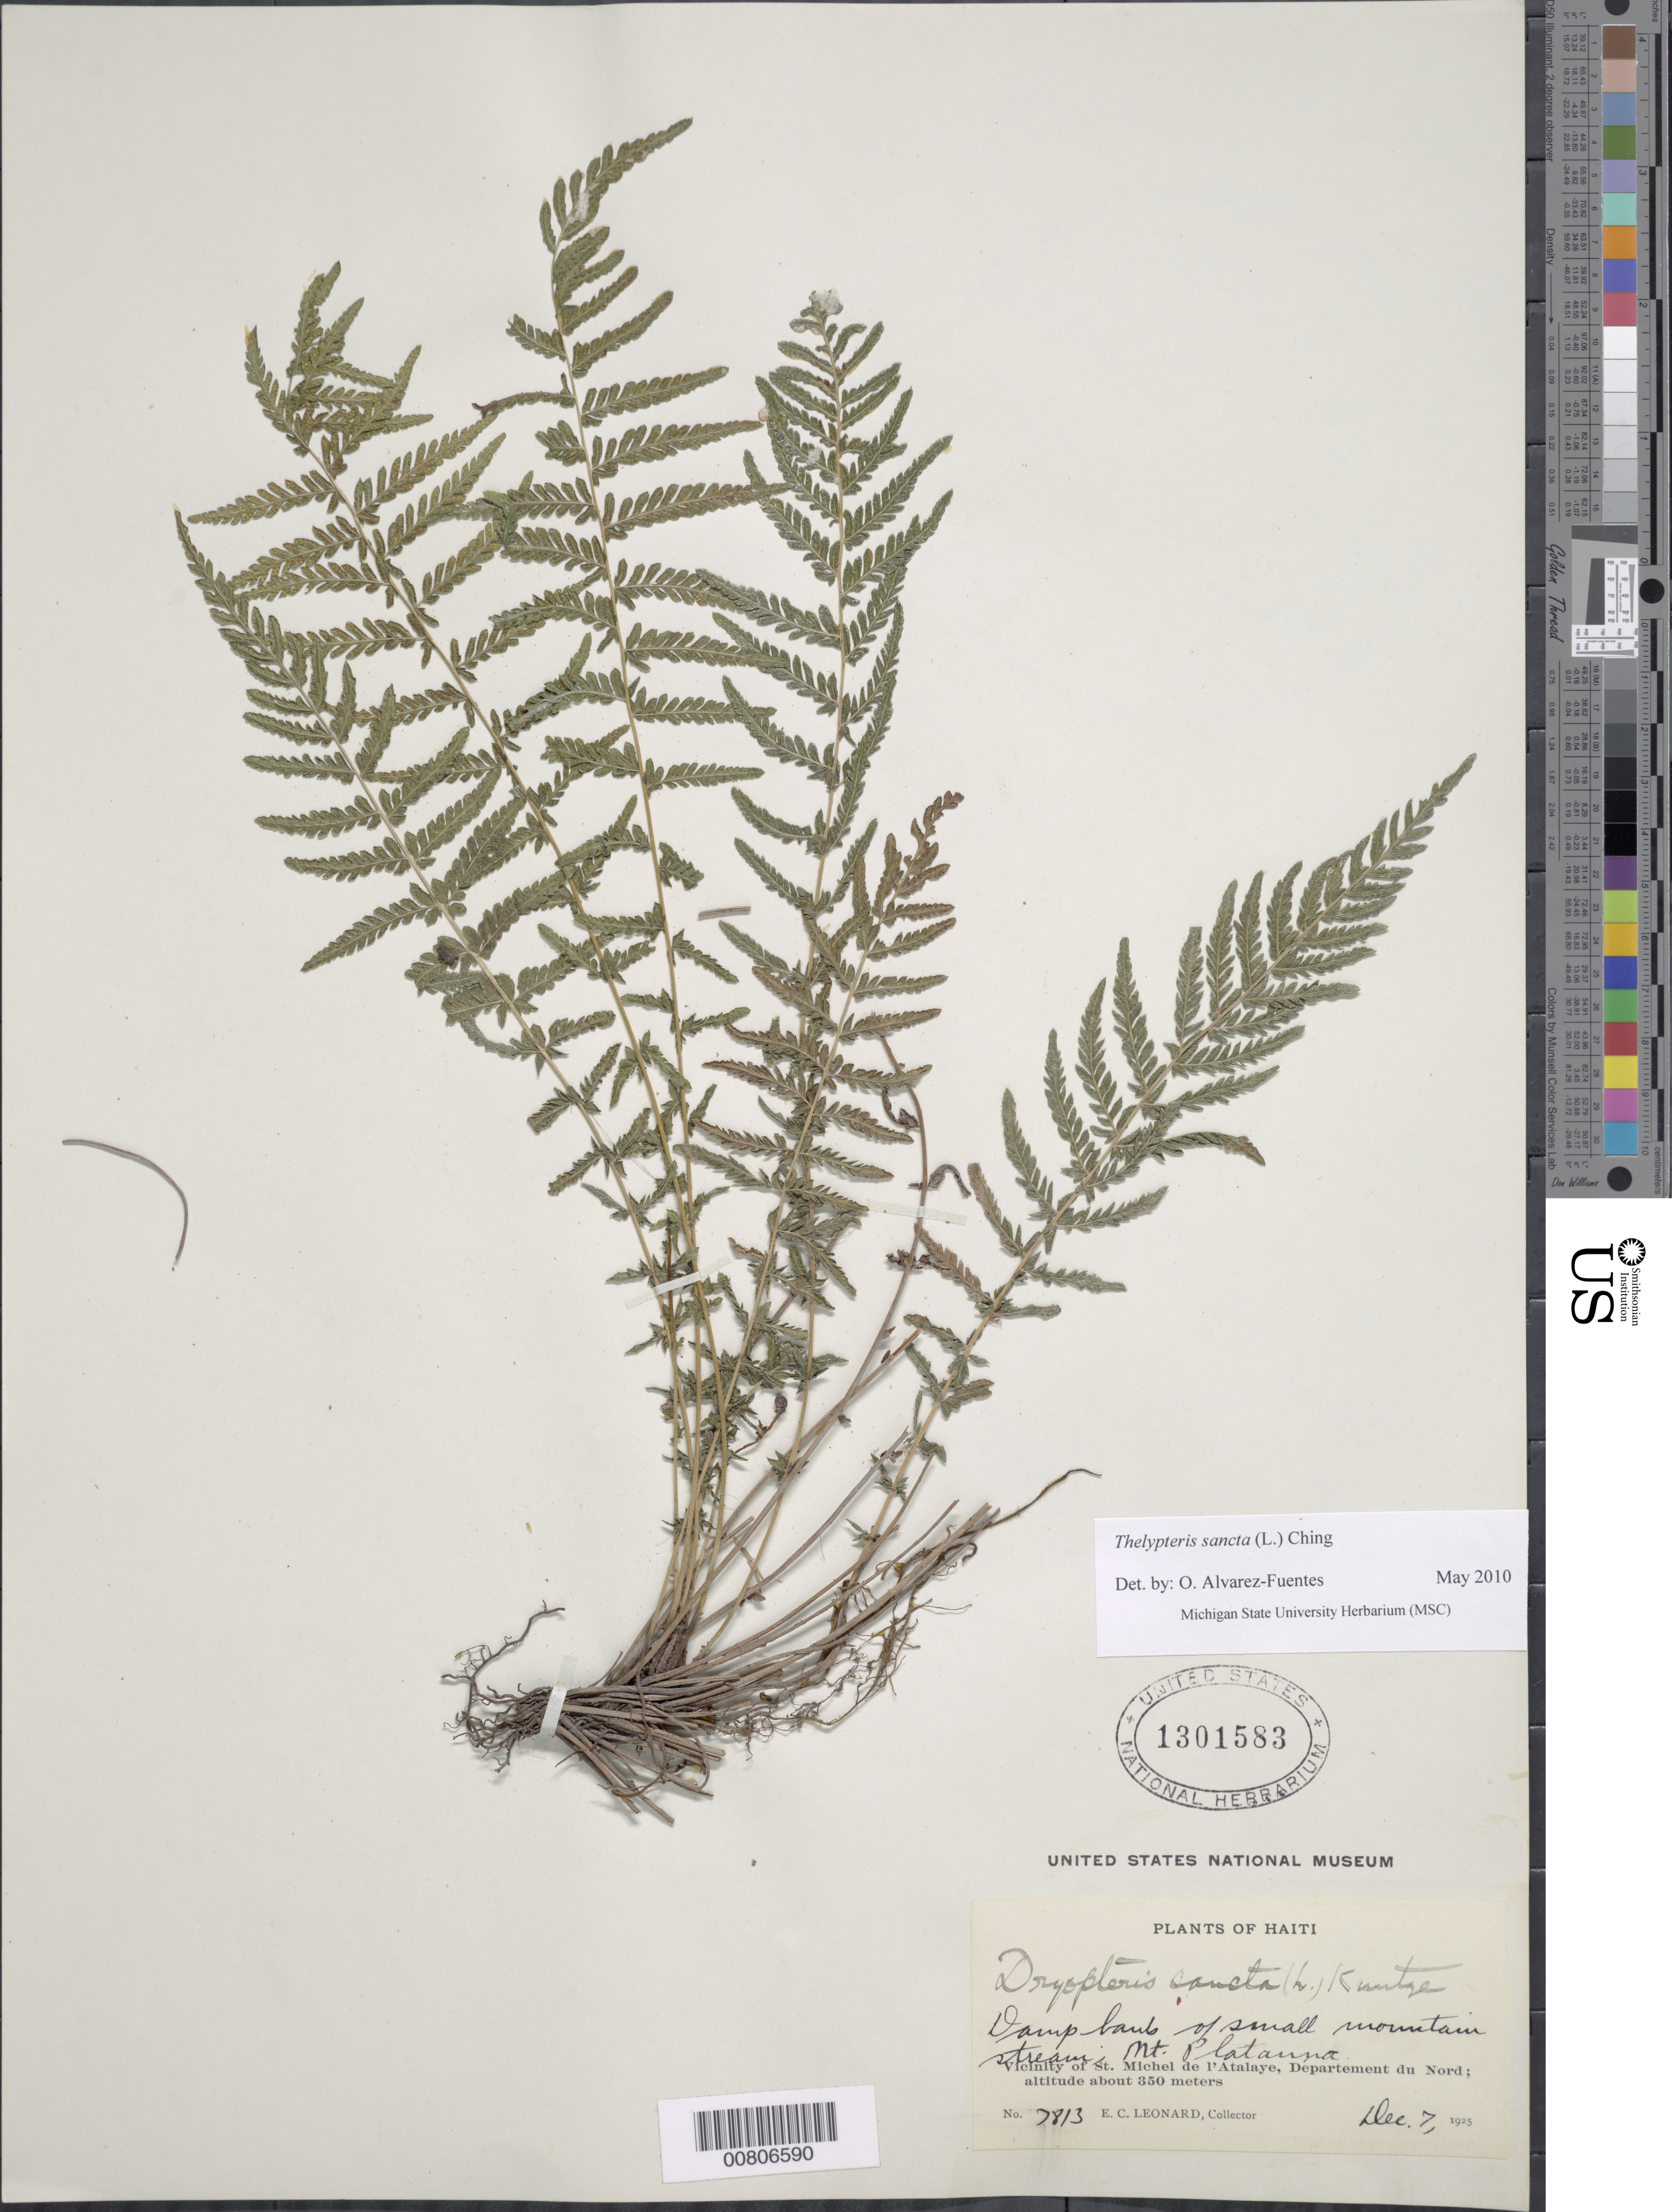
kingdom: Plantae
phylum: Tracheophyta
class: Polypodiopsida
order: Polypodiales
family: Thelypteridaceae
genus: Amauropelta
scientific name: Amauropelta sancta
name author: (L.) Pic. Serm.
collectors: E. C. Leonard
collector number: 7813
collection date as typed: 07 Dec 1925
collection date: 1925-12-07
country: Haiti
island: Hispaniola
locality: St. Michel de l'Atalaye, Mt. Platanna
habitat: Damp bank of small mountain stream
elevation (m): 350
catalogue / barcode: US 1301583